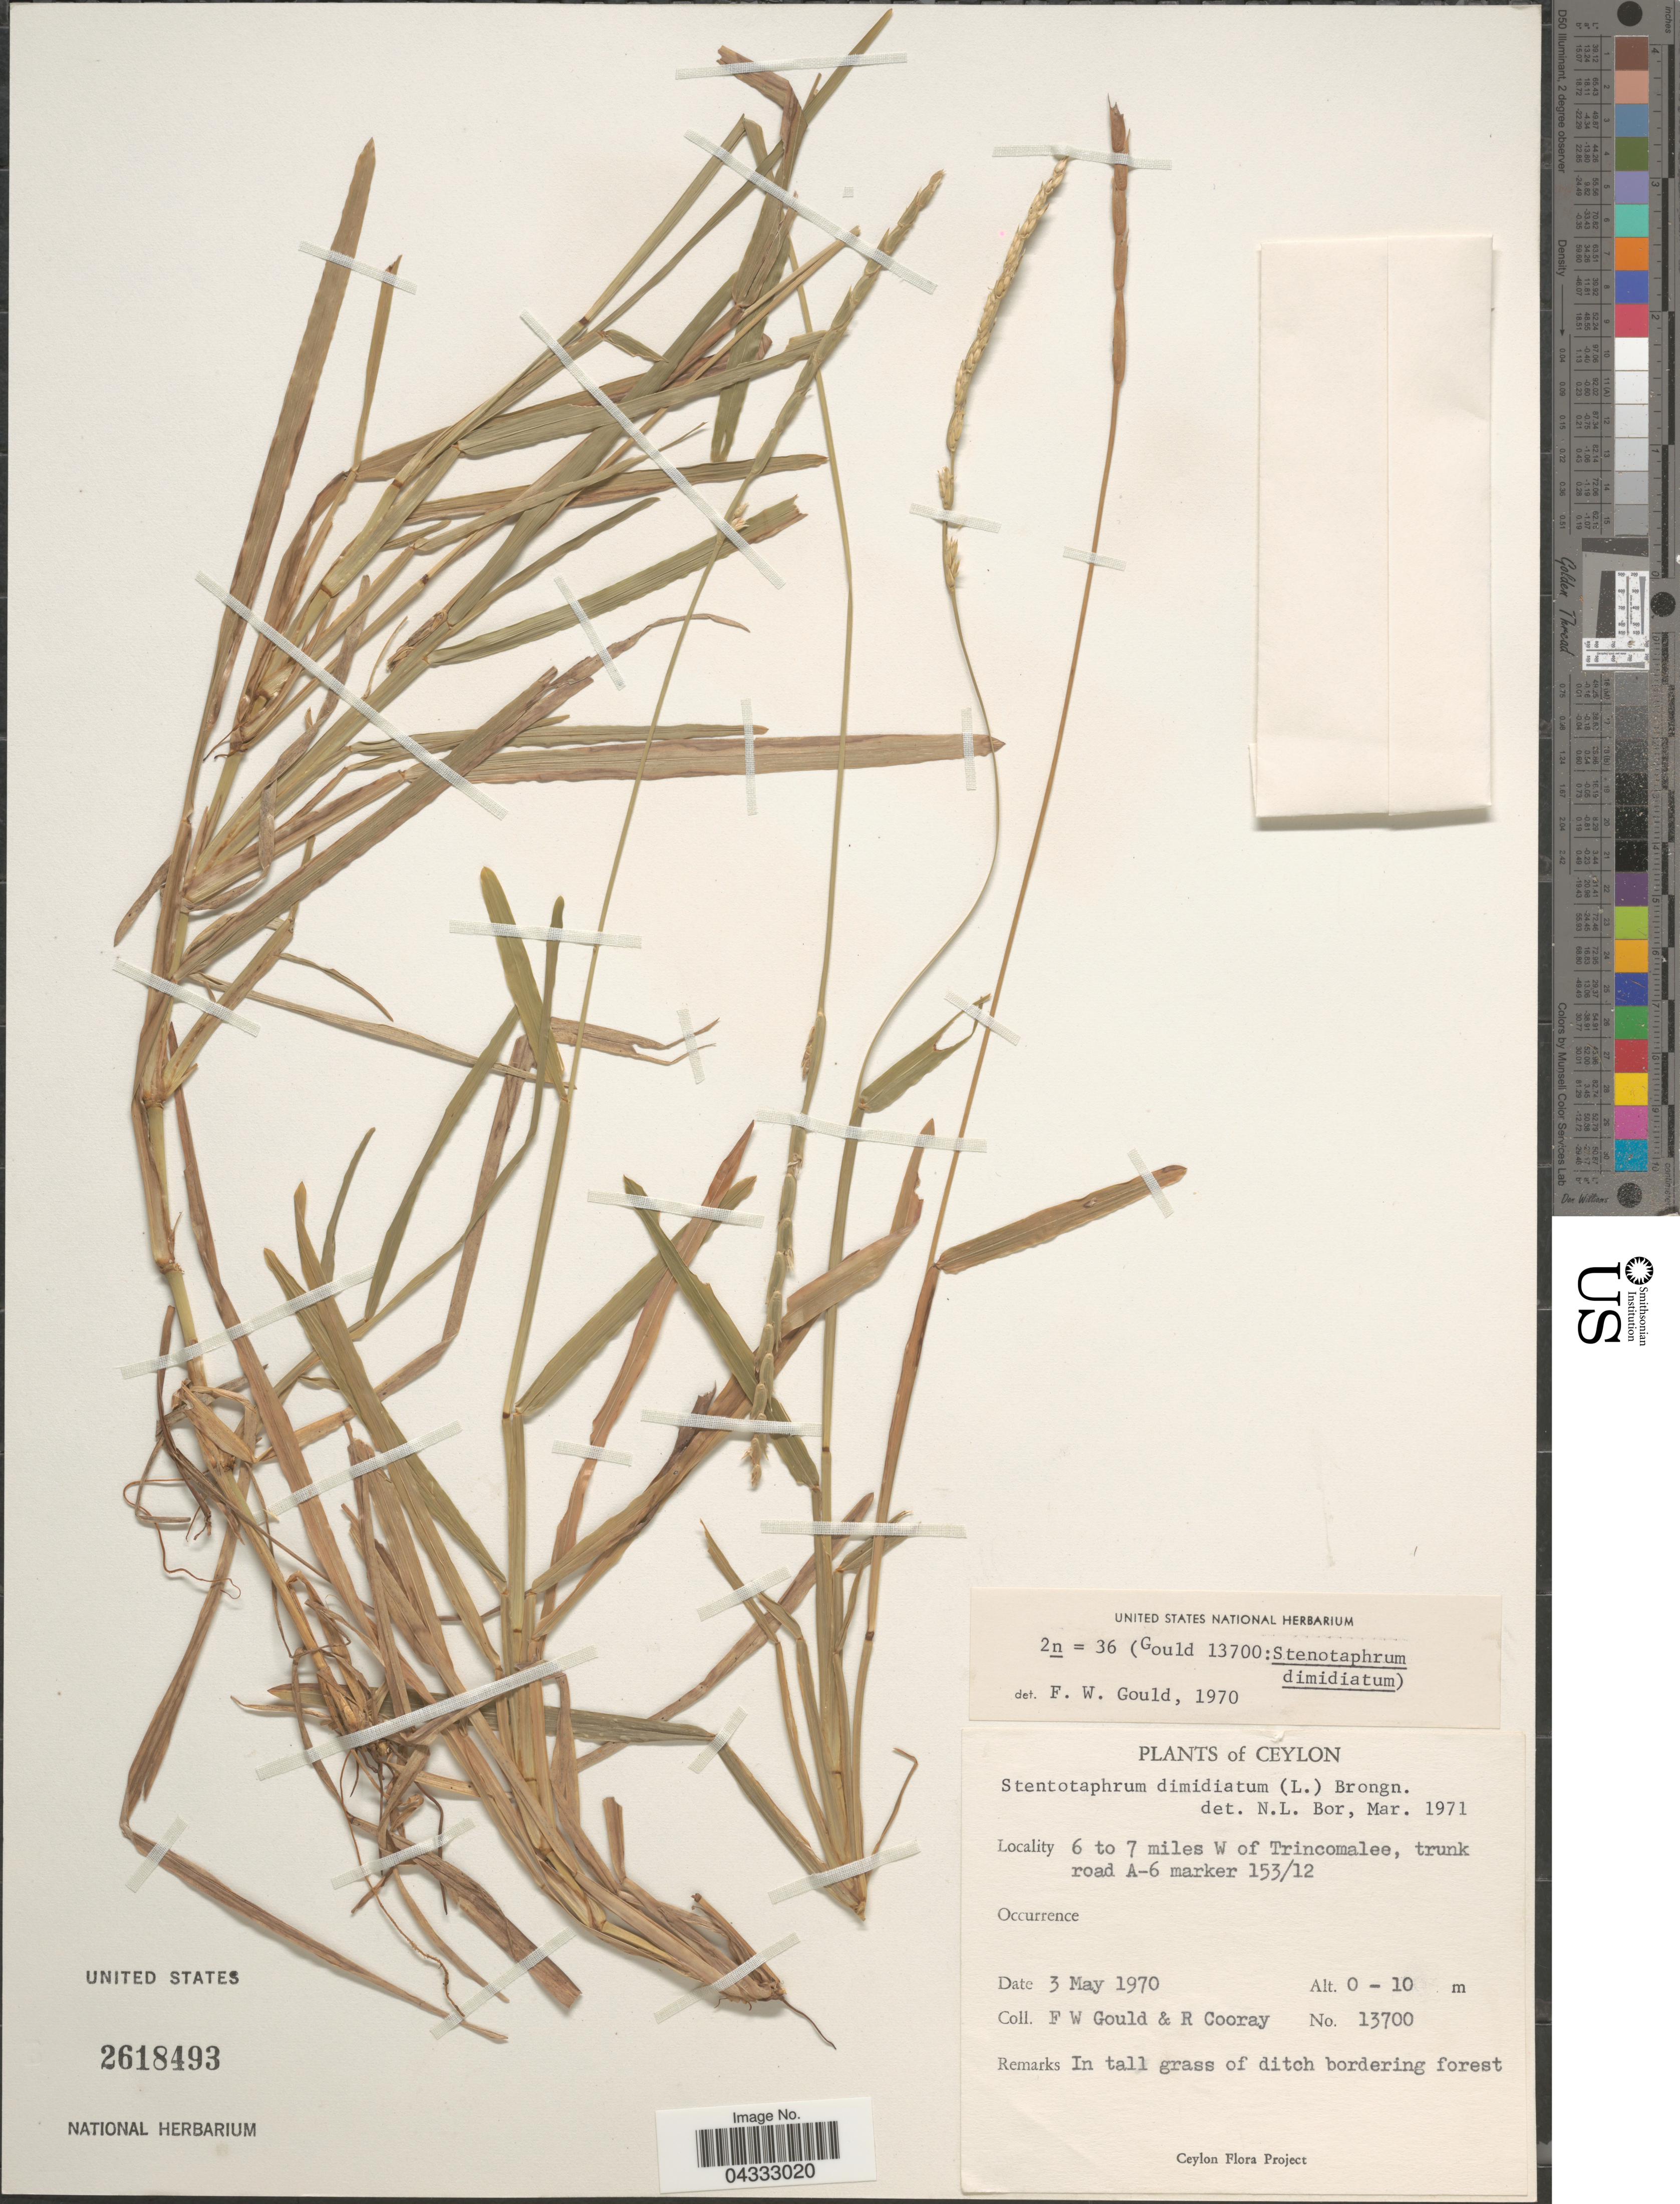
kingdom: Plantae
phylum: Tracheophyta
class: Liliopsida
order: Poales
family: Poaceae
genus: Stenotaphrum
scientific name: Stenotaphrum dimidiatum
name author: (L.) Brongn.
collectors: F. W. Gould & R. Cooray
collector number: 13700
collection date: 1970-05-03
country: Sri Lanka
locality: Ceylon. 6 to 7 miles W of Trincomalee, trunk road A-6 marker 153/12.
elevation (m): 0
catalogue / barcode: US 2618493